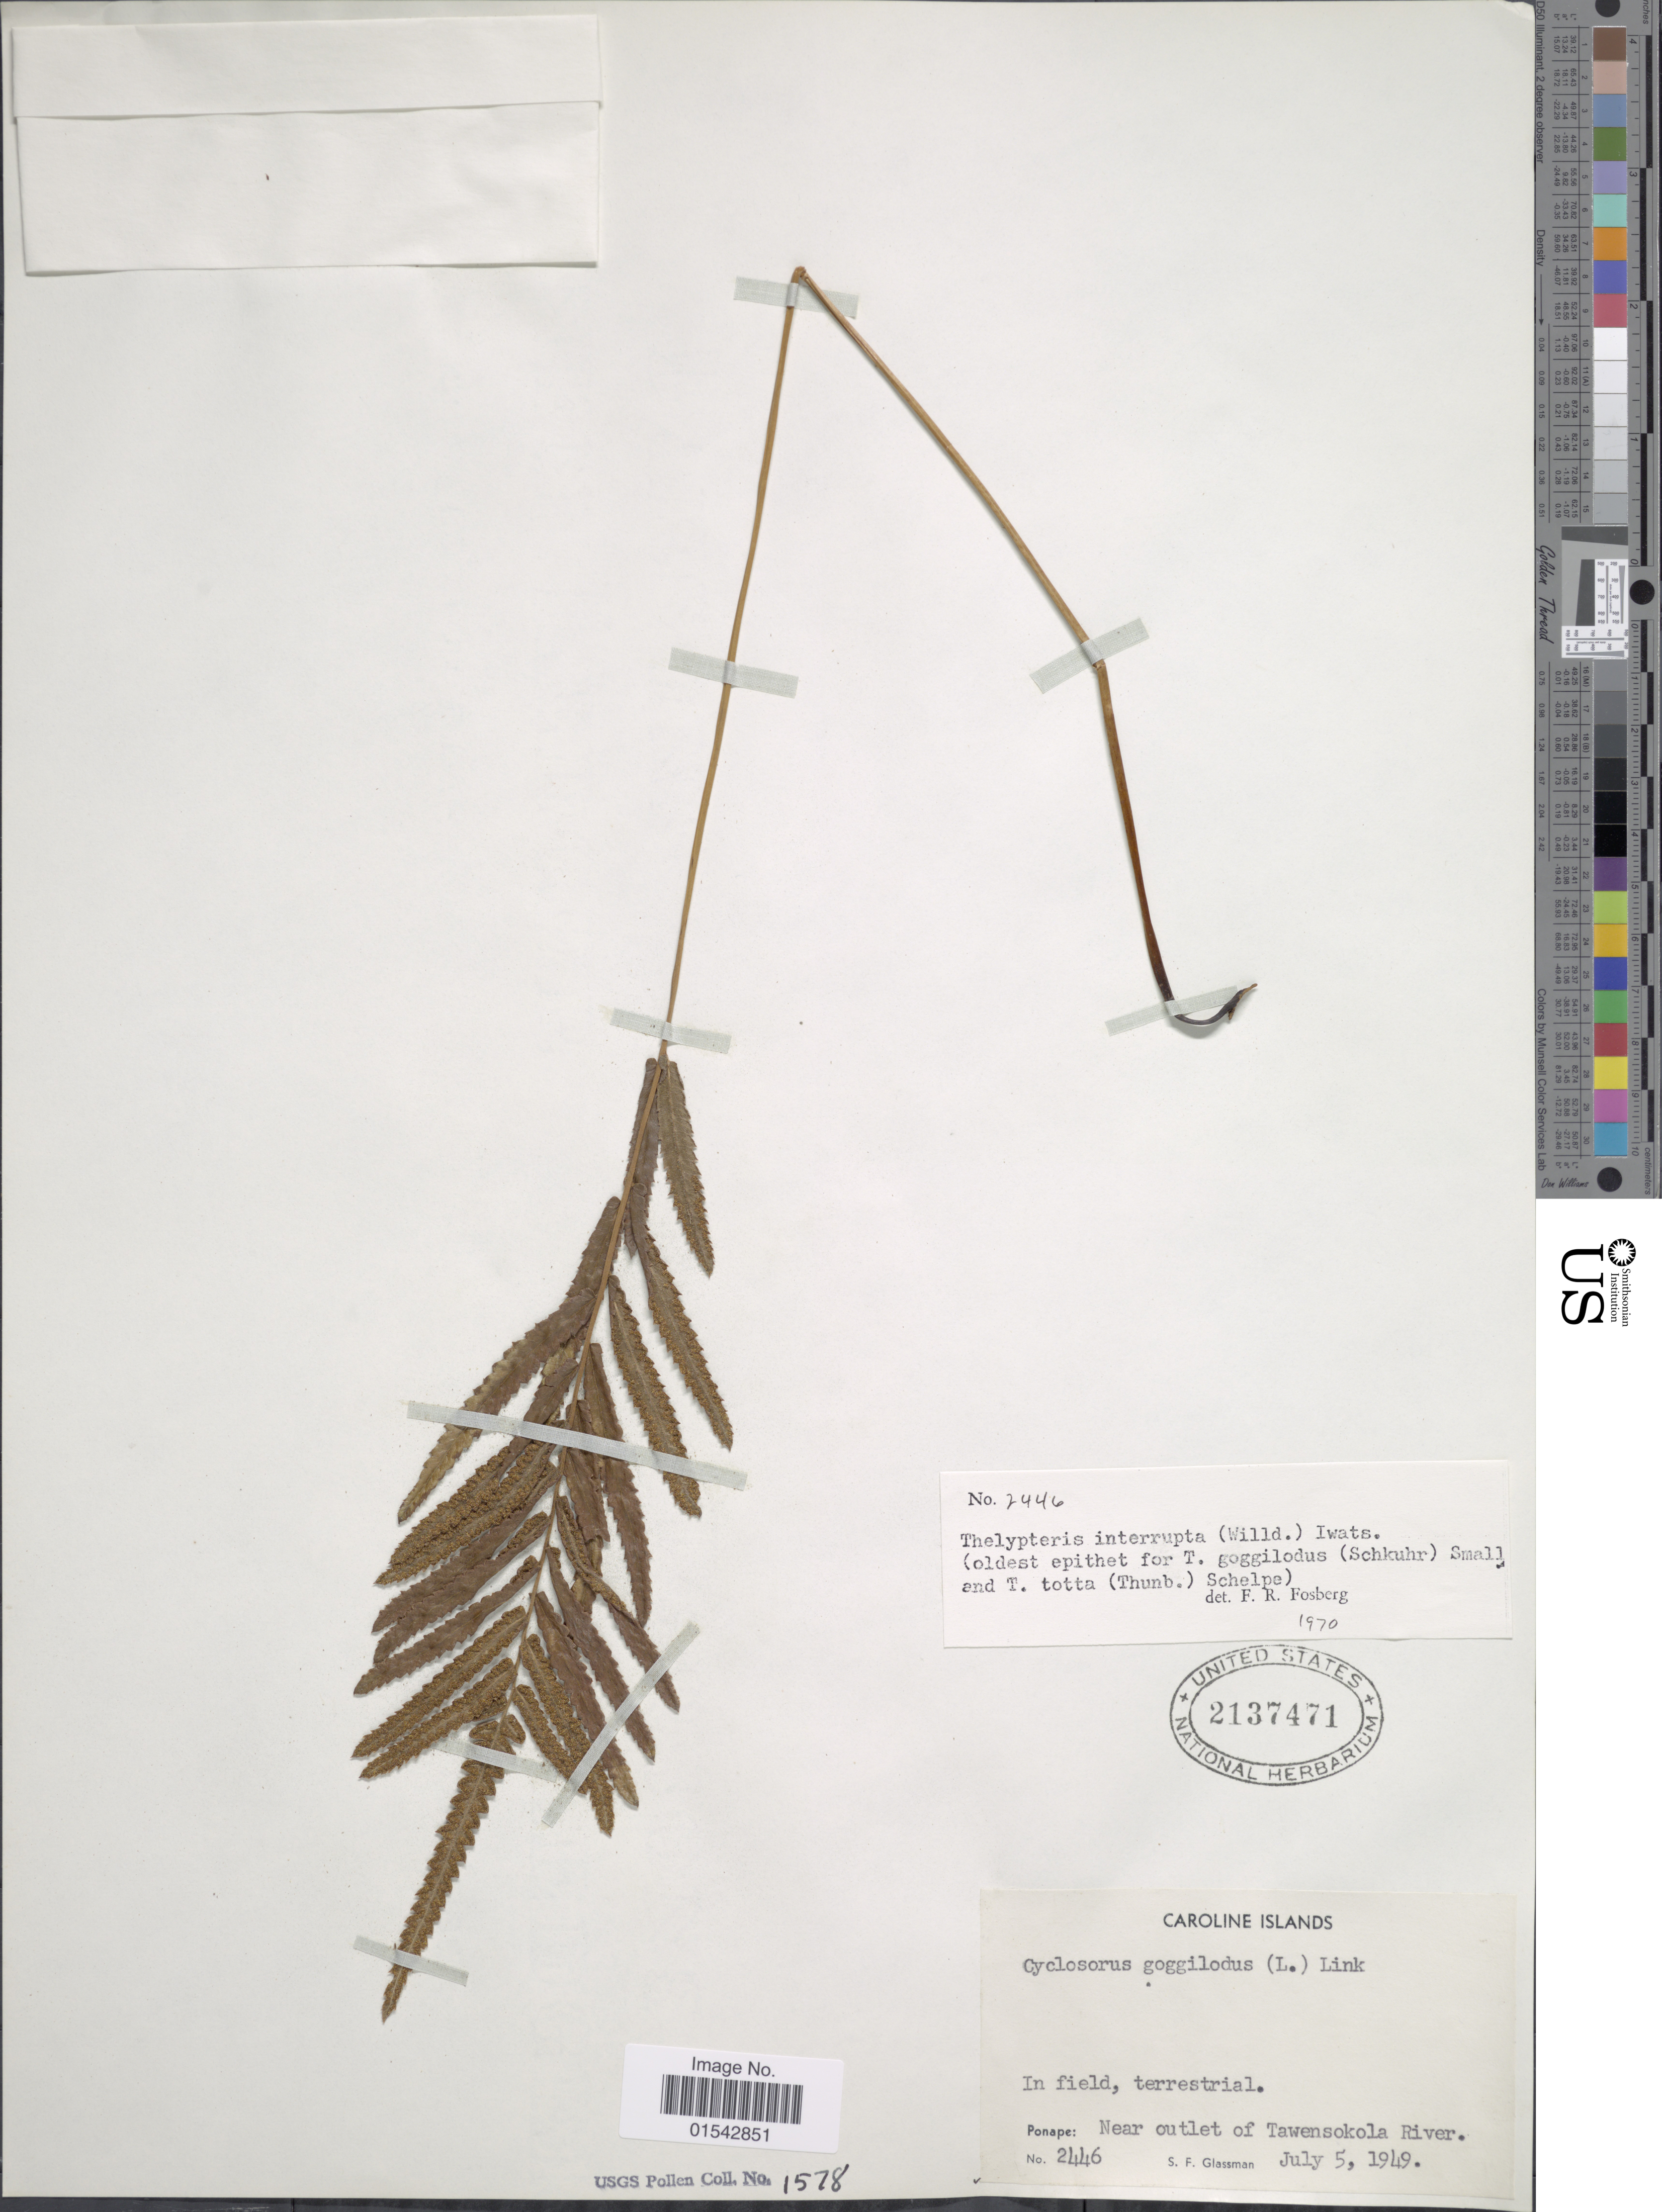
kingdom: Plantae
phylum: Tracheophyta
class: Polypodiopsida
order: Polypodiales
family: Thelypteridaceae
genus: Cyclosorus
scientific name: Cyclosorus interruptus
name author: (Willd.) H. Itô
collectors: S. F. Glassman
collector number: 2446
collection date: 1949-07-05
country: Micronesia, Federated States of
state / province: Pohnpei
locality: Caroline Islands, Ponape: near outlet of Tawensokola River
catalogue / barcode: US 2137471